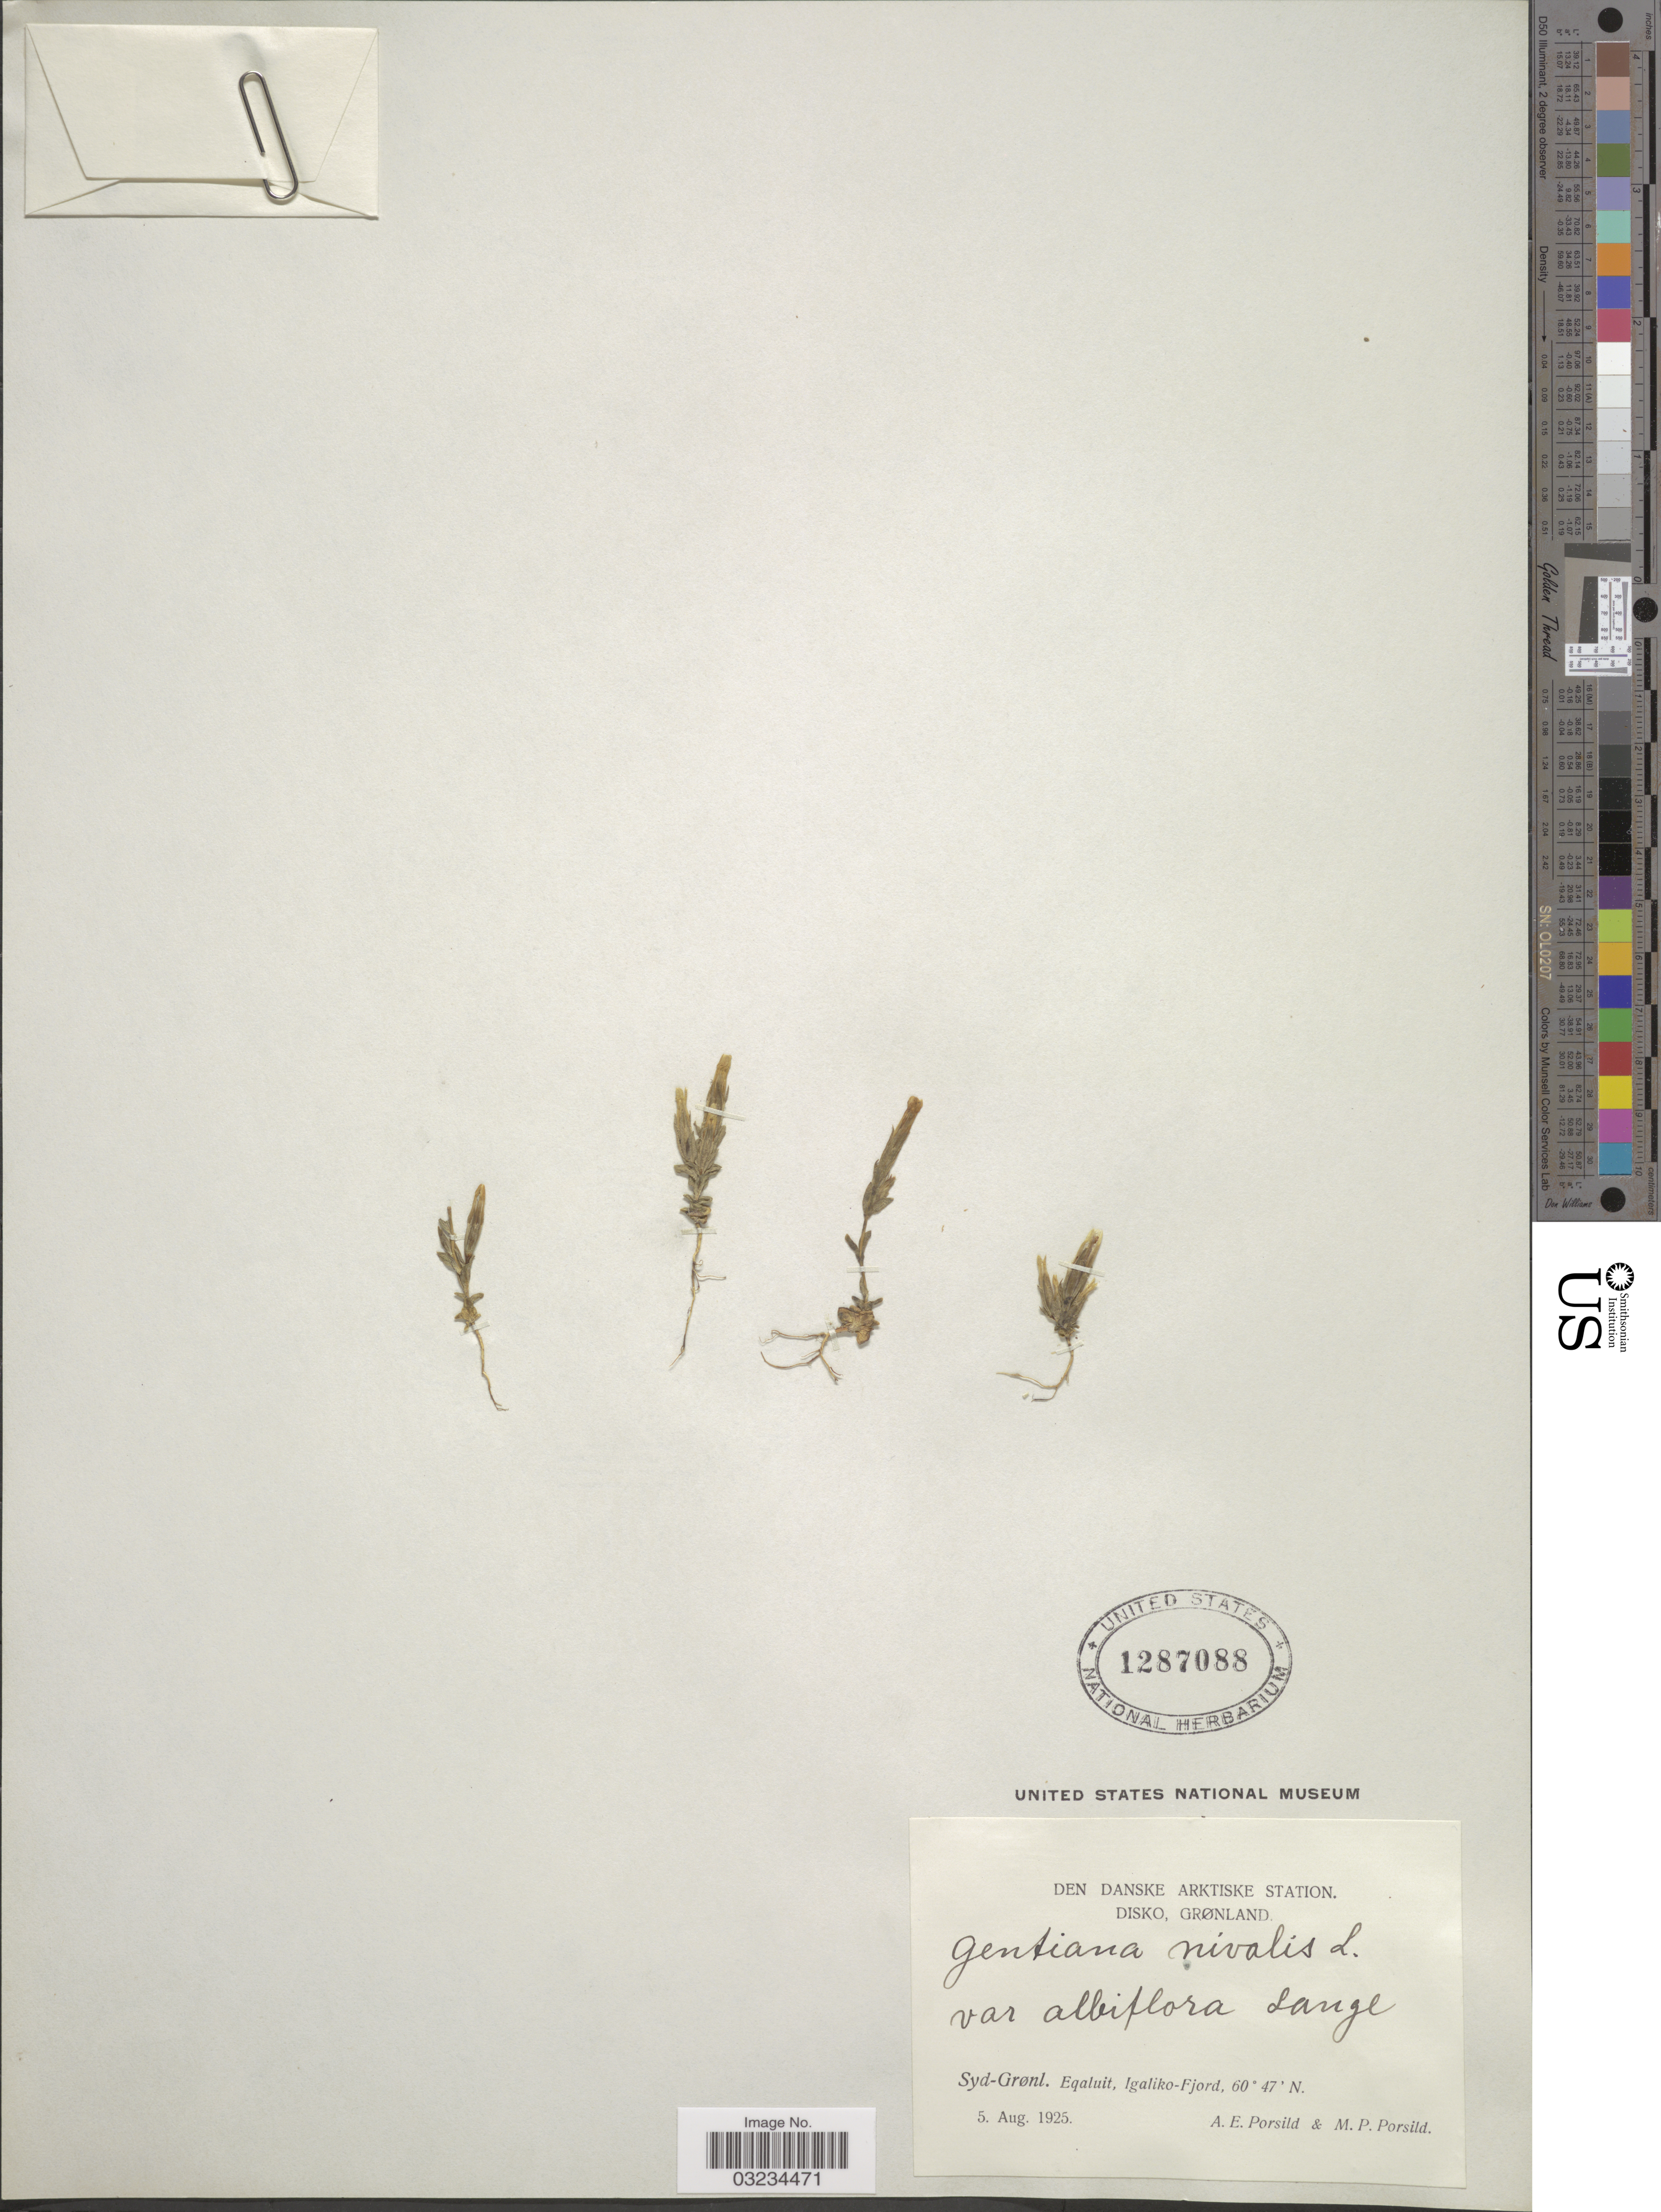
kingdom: Plantae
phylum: Tracheophyta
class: Magnoliopsida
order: Gentianales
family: Gentianaceae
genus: Gentiana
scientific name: Gentiana nivalis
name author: L.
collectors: A. E. Porsild & M. P. Porsild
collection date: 1925-08-05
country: Greenland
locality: Den Danske Arktiske Station. Disko, Grønland. Syd-Grønl. Eqaluit, Igaliko-Fjord.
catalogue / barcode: US 1287088